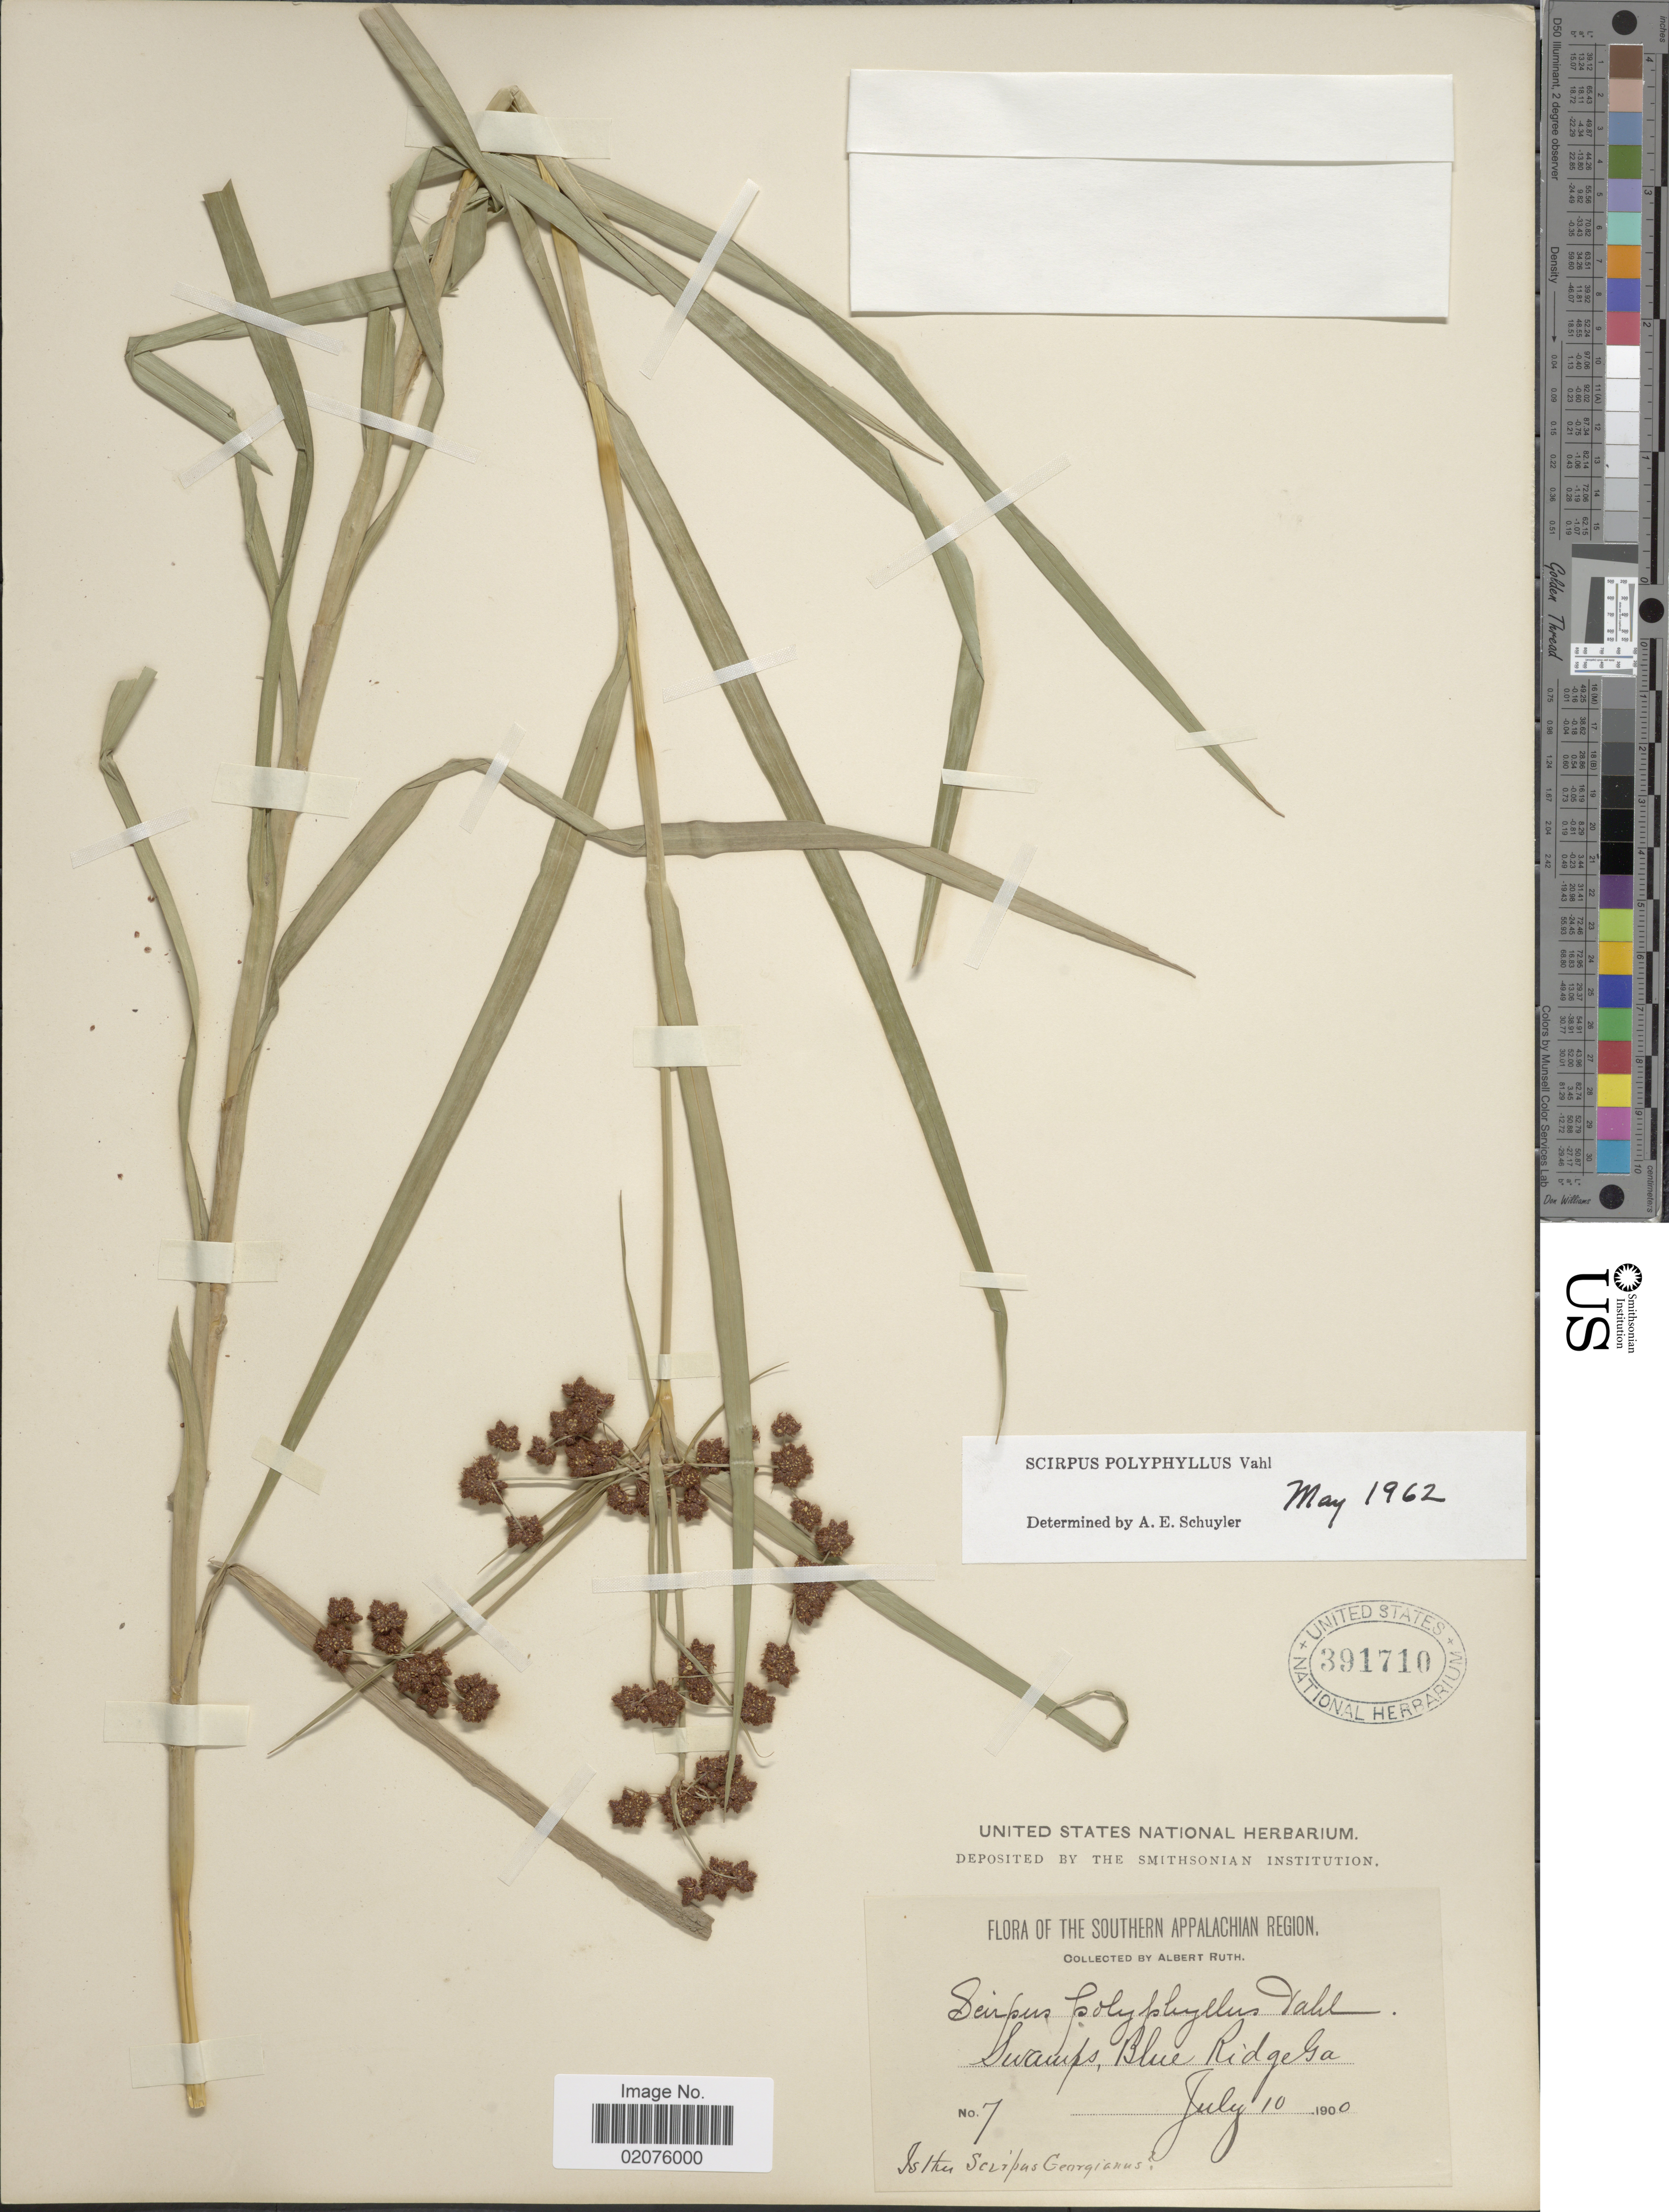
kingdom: Plantae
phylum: Tracheophyta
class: Liliopsida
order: Poales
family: Cyperaceae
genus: Scirpus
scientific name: Scirpus polyphyllus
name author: Vahl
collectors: A. Ruth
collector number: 7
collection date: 1900-07-10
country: United States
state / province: Georgia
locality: Southern Appalachian Region, Blue Ridge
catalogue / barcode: US 391710